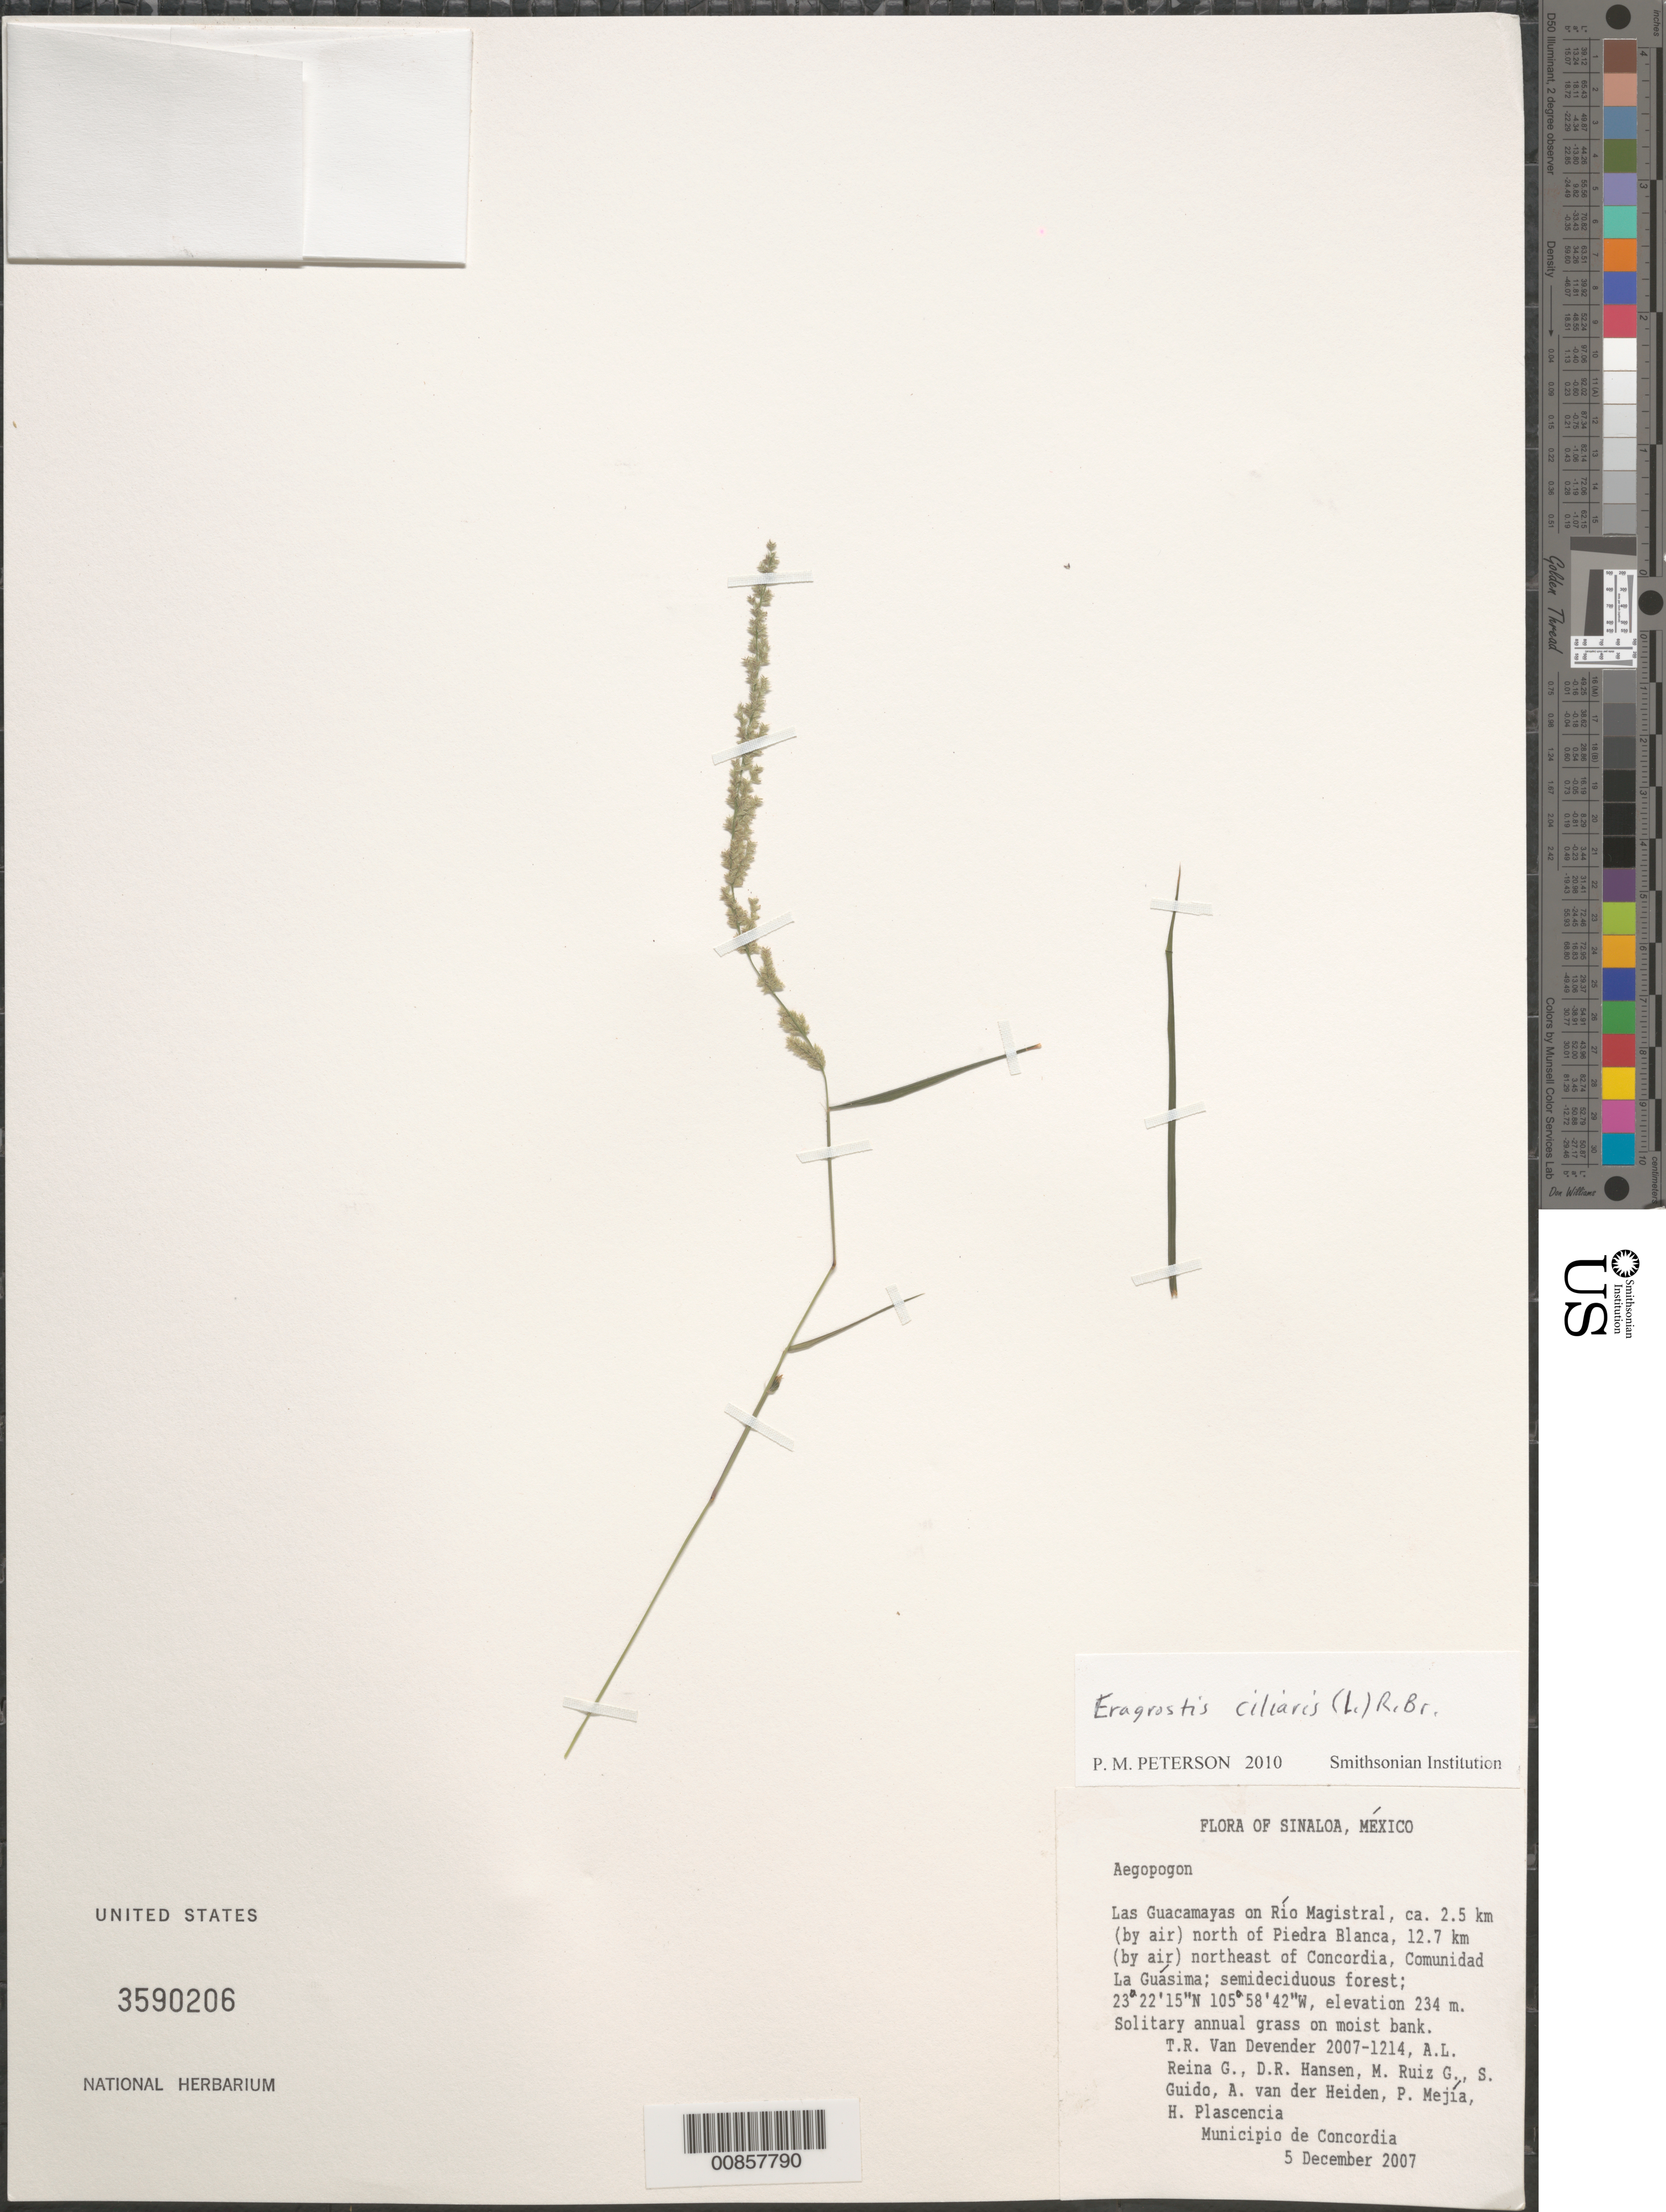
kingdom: Plantae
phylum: Tracheophyta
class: Liliopsida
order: Poales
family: Poaceae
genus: Eragrostis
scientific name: Eragrostis ciliaris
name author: (L.) R. Br.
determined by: Peterson, Paul M., (BOT), Smithsonian Institution - National Museum of Natural History (UNITED STATES)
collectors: T. R. Van Devender, A. L. Reina G., D. R. Hansen, M. Ruiz G., S. Guido S., A. M. van der Heiden, P. Mejía & H. Plascencia G.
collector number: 2007-1214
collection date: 2007-12-05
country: Mexico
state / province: Sinaloa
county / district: Concordia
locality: Las Guacamayas onRío Magistral, ca. 2.5 km (by air) N of Piedra Blanca, 12.7 km (by air) NE of Concordia, Comunidad La Guásima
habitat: Semideciduous forest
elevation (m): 234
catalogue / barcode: US 3590206